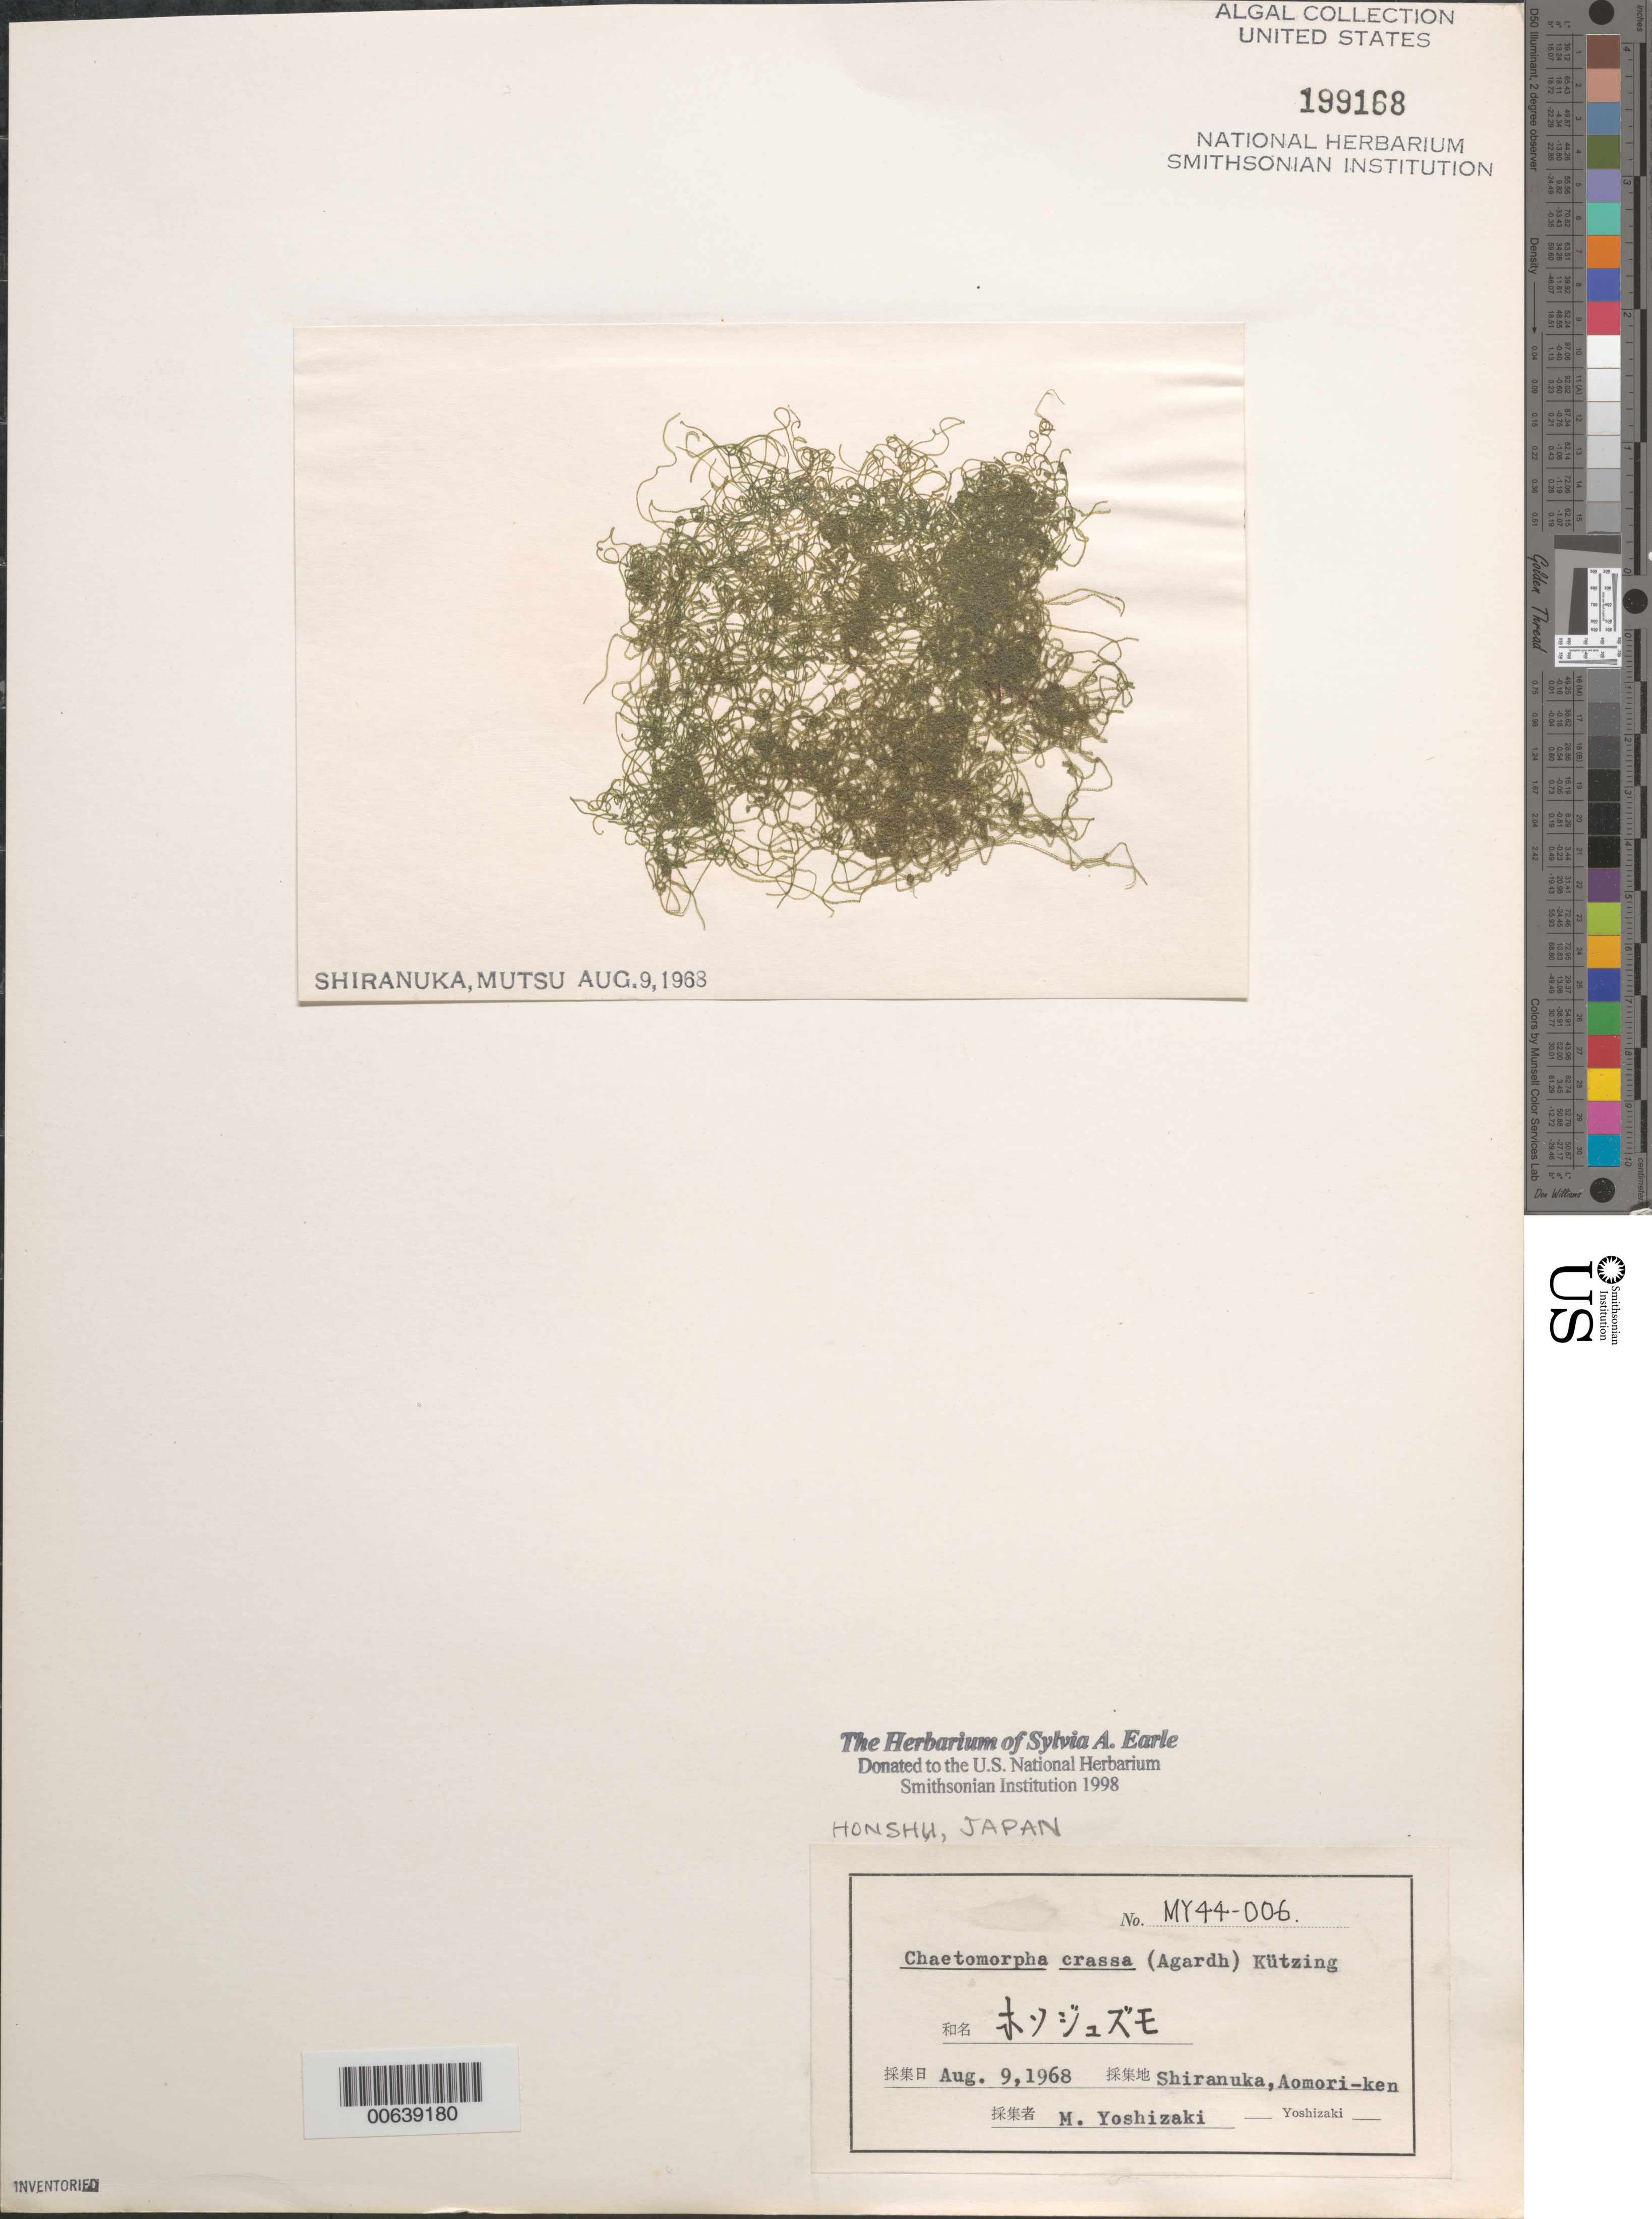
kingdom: Plantae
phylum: Chlorophyta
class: Ulvophyceae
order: Cladophorales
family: Cladophoraceae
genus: Chaetomorpha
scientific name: Chaetomorpha aerea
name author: (Dillwyn) Kütz.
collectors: M. Yoshizaki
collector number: My 44-006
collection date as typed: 09 Aug 1968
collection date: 1968-08-09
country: Japan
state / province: Aomori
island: Honshu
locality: Shiranuka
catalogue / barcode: US 199168